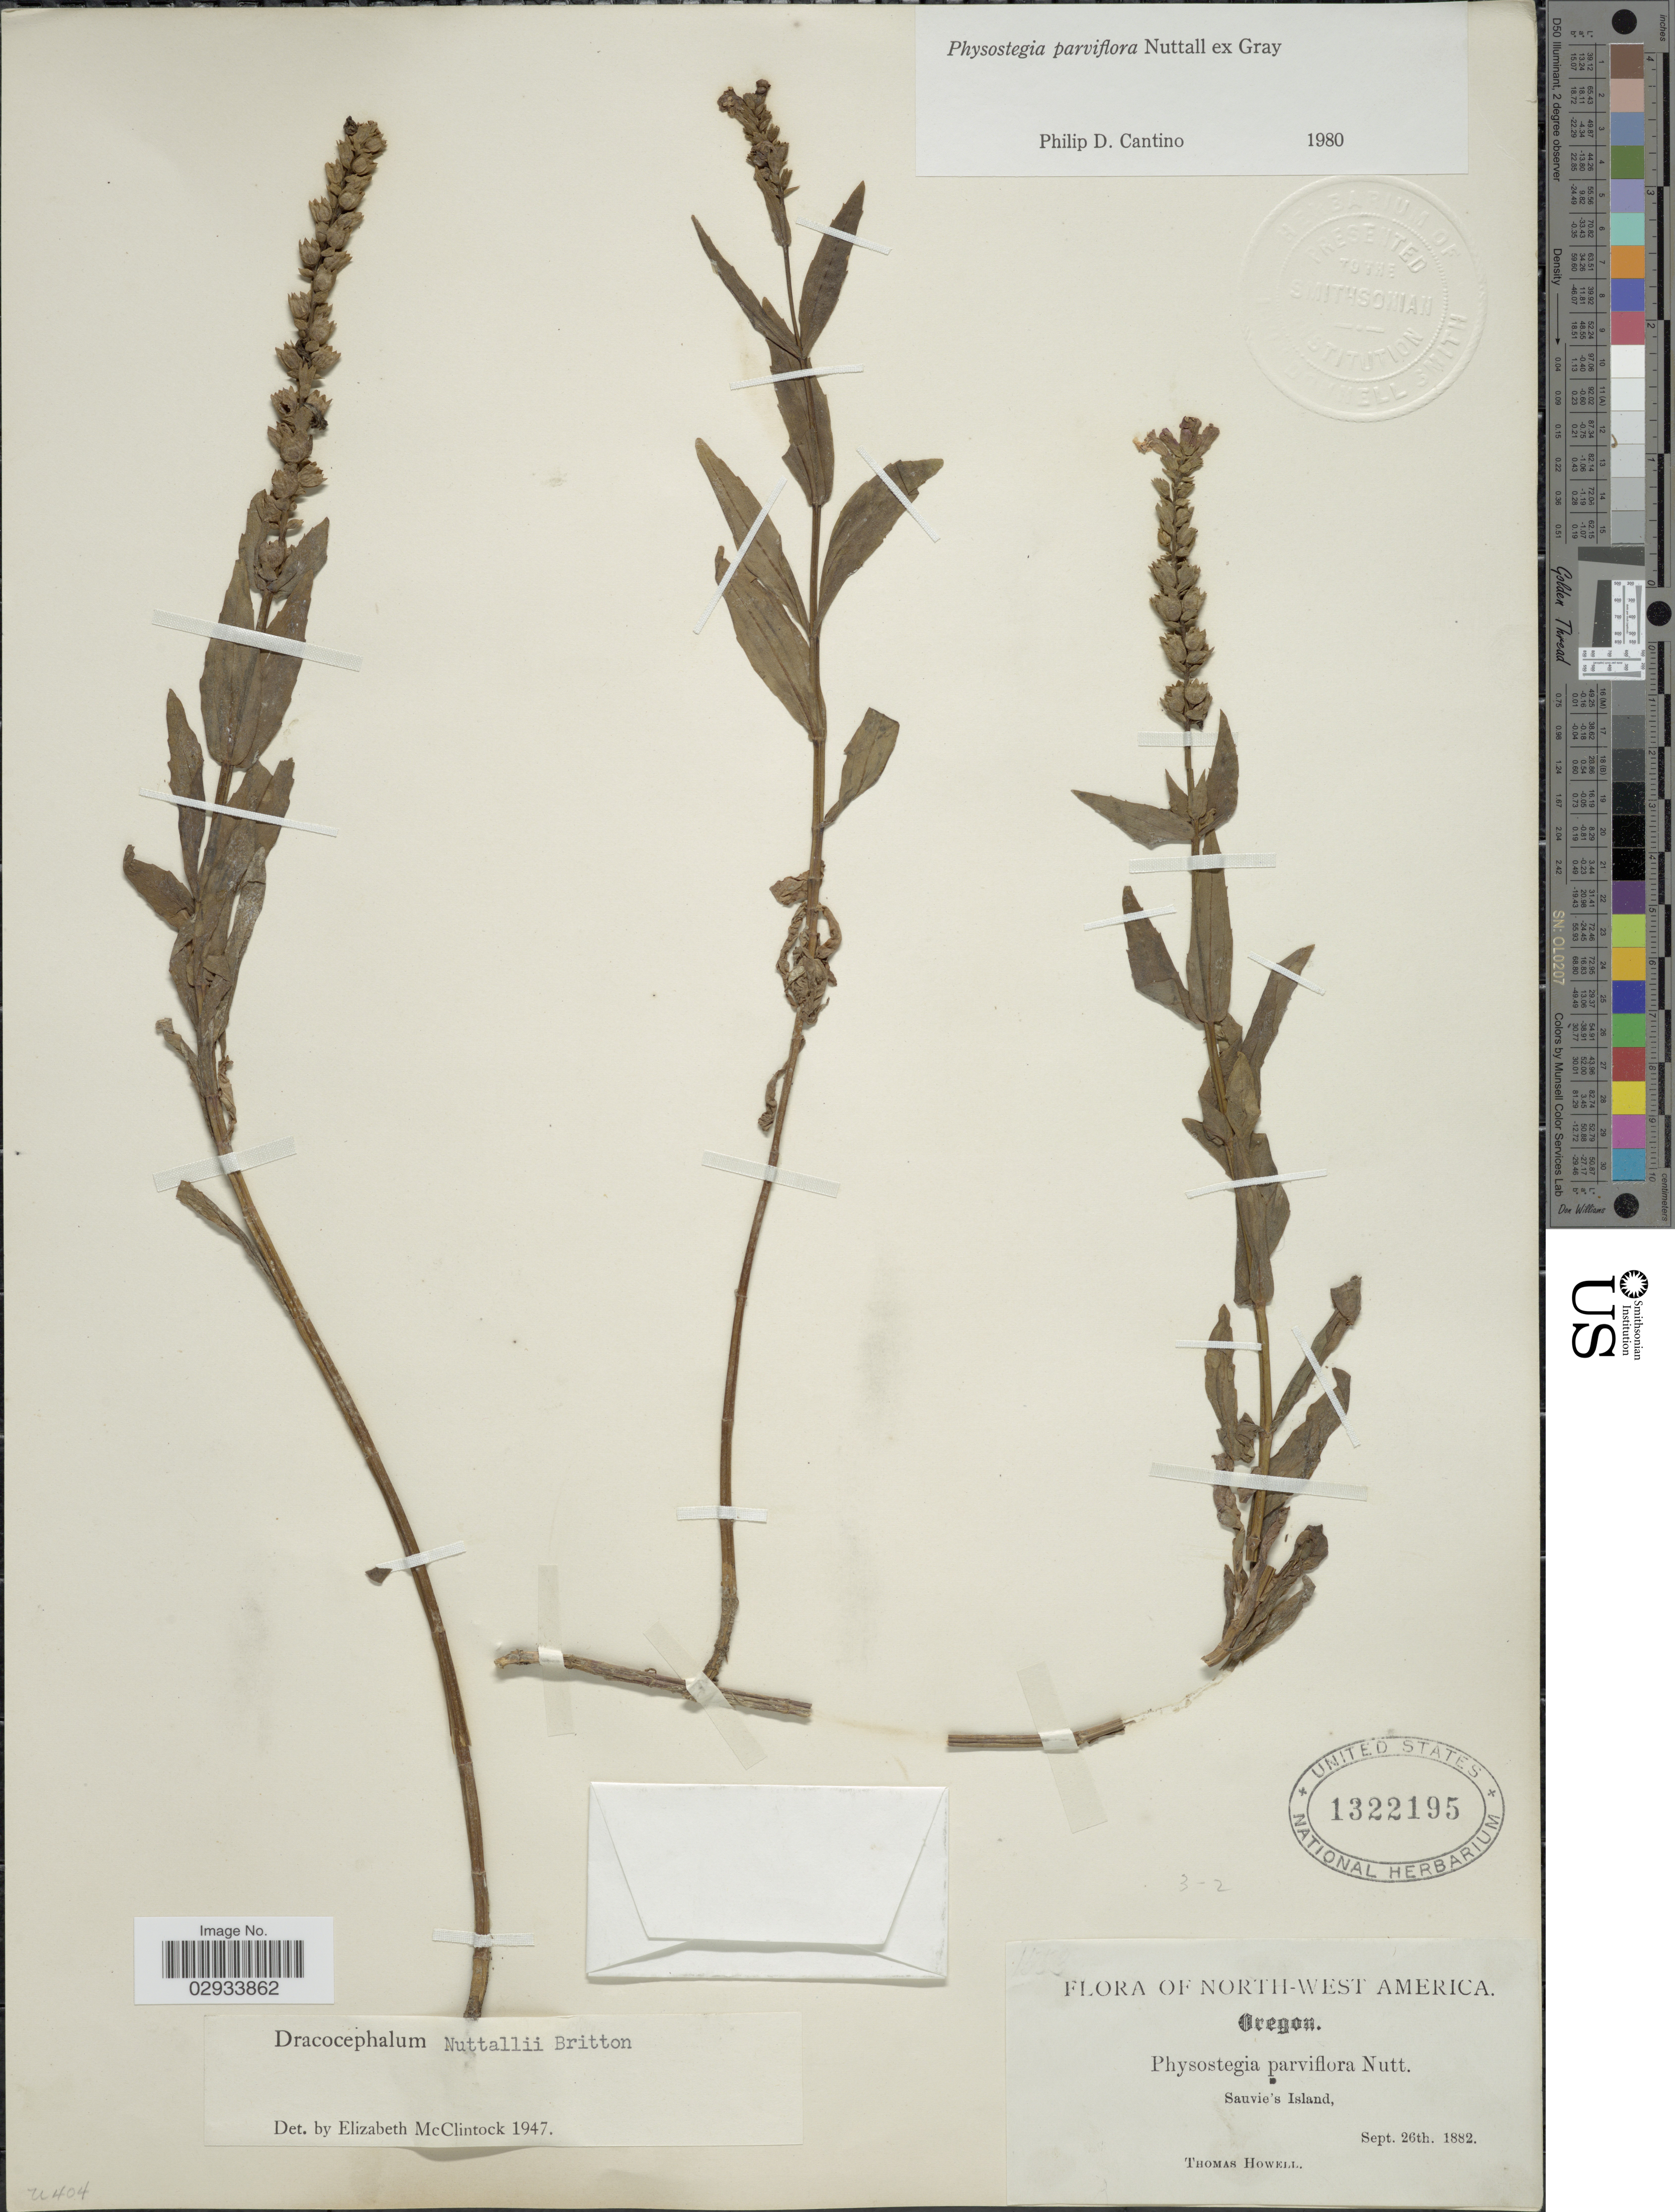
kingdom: Plantae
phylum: Tracheophyta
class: Magnoliopsida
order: Lamiales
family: Lamiaceae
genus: Physostegia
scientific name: Physostegia parviflora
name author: Nutt. ex A. Gray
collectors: T. Howell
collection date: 1882-09-26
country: United States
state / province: Oregon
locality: North-West America, Sauvie's Island.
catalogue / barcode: US 1322195